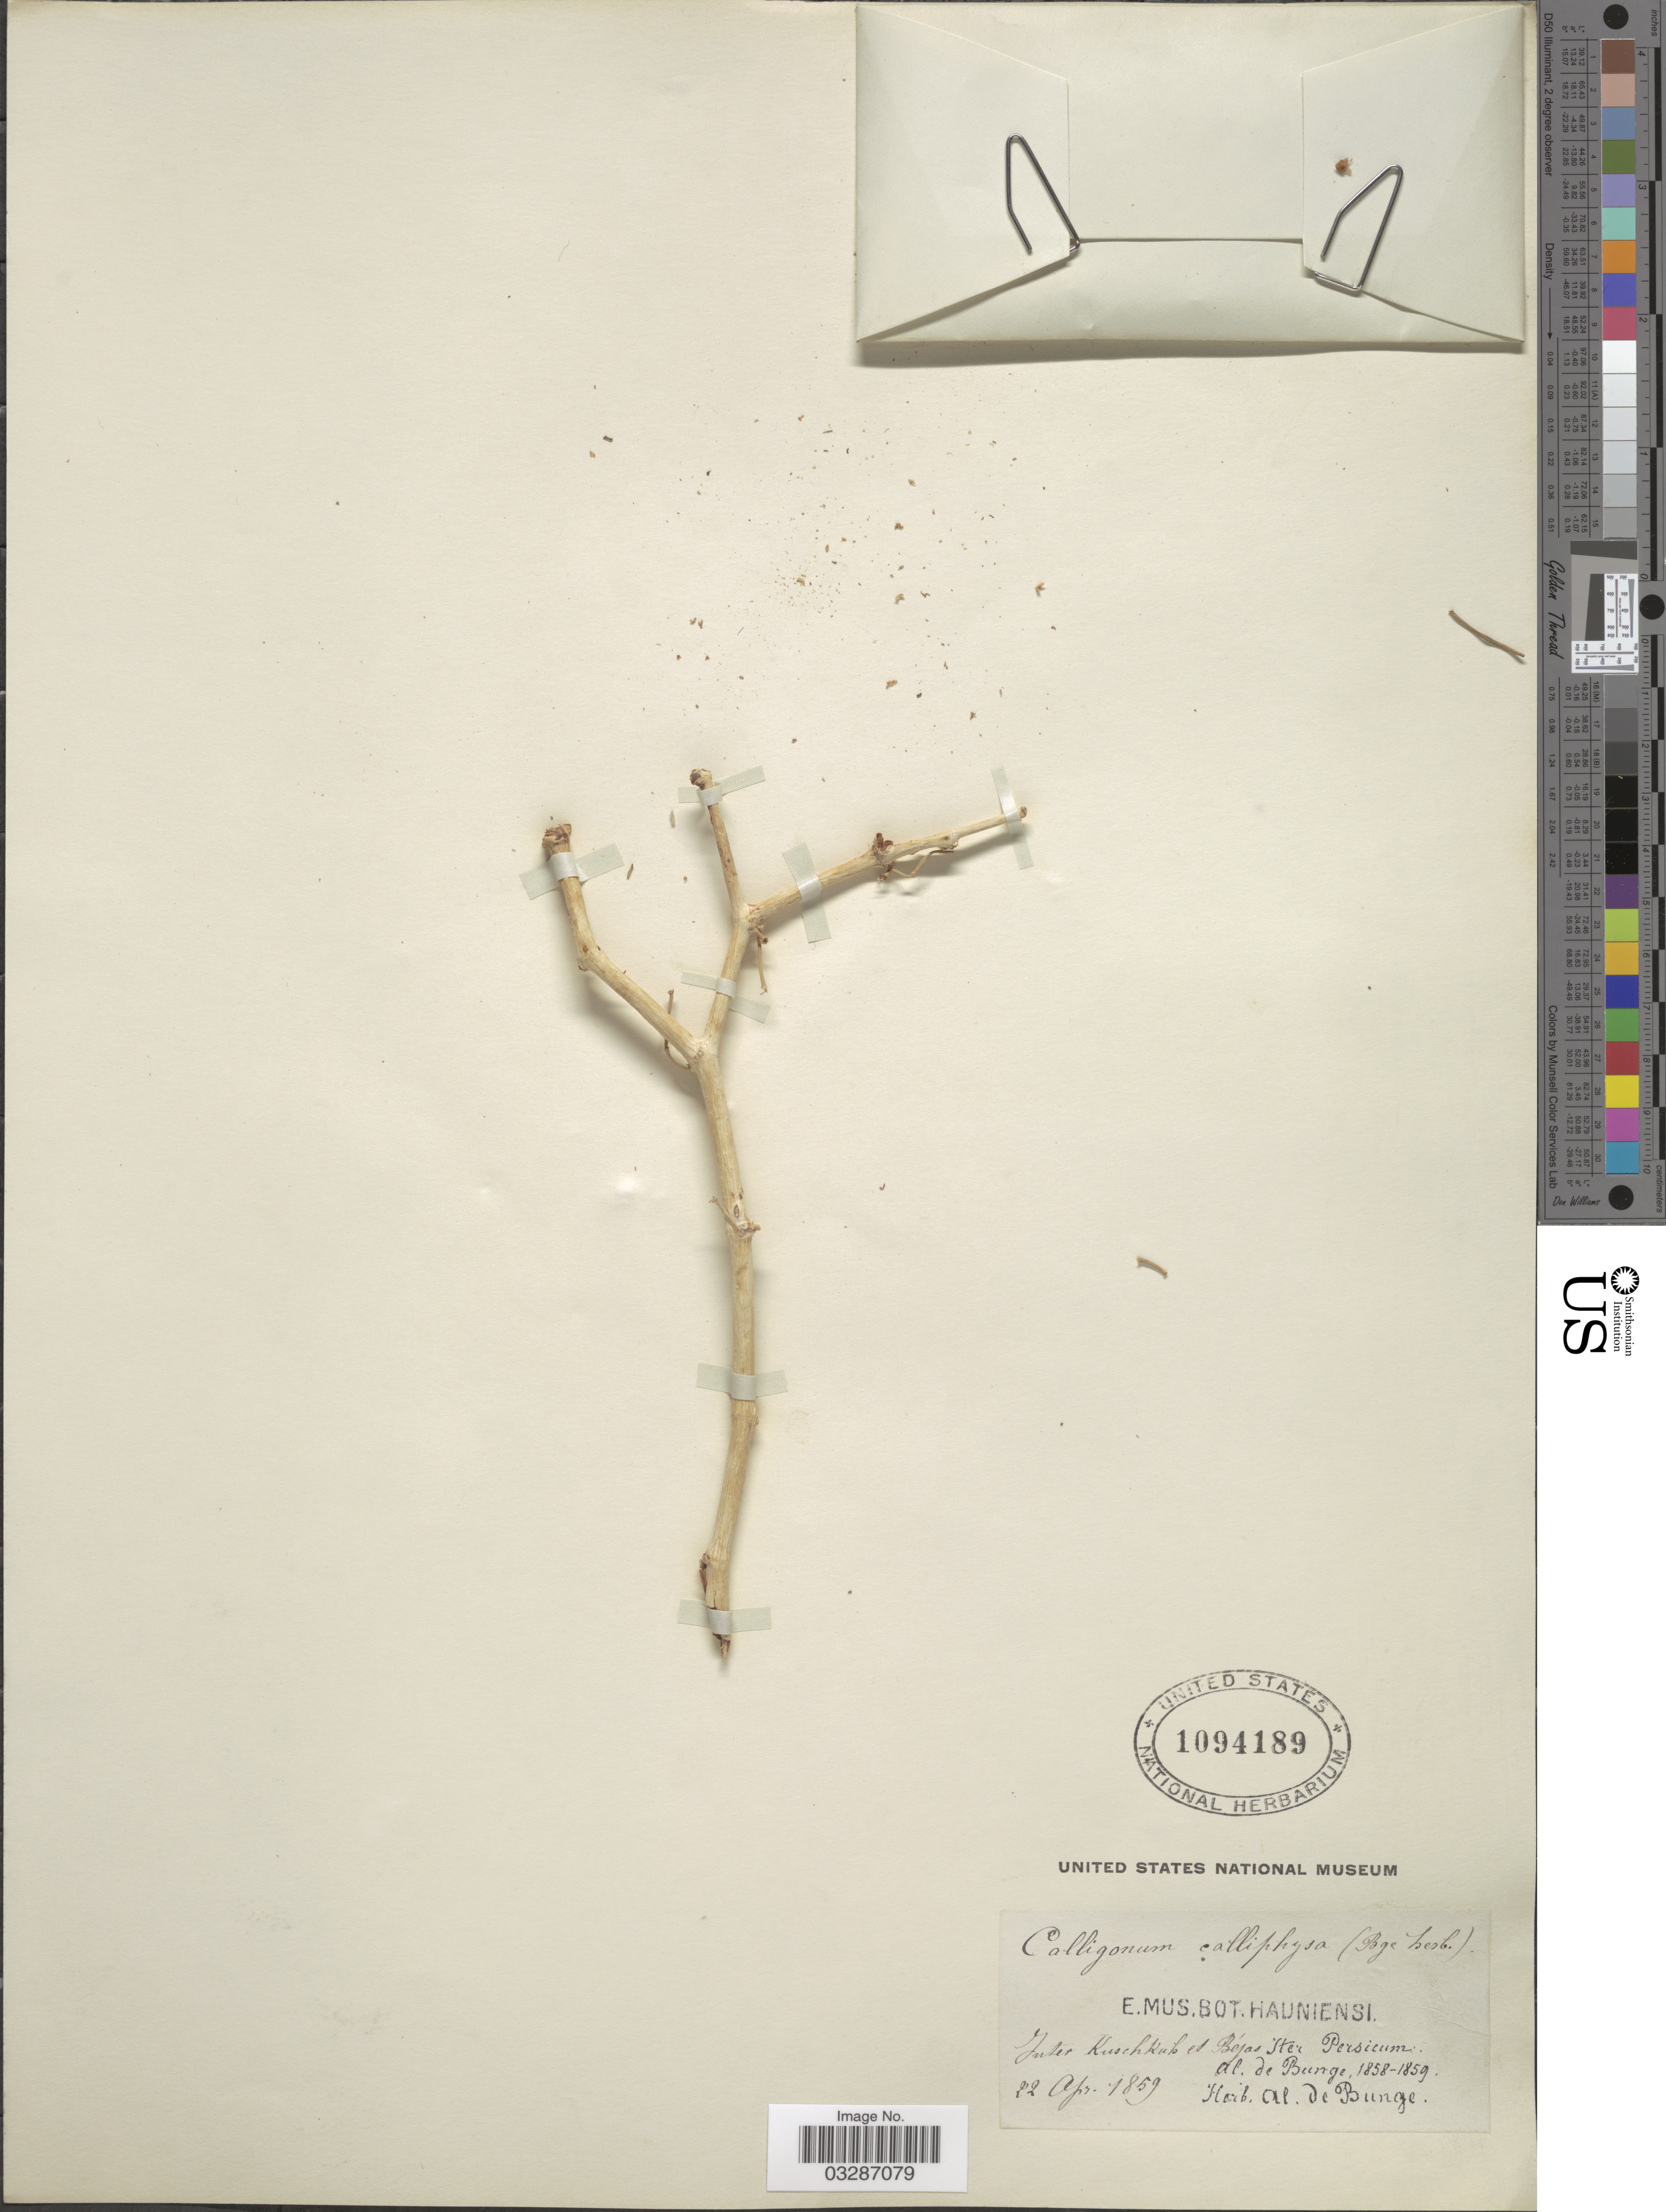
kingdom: Plantae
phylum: Tracheophyta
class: Magnoliopsida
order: Caryophyllales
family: Polygonaceae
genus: Calligonum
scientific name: Calligonum calliphysa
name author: Bunge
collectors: A. de Bunge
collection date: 1859-04-22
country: Iran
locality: Inter Kusch Kab et Béjas iter, Persicum.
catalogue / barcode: US 1094189